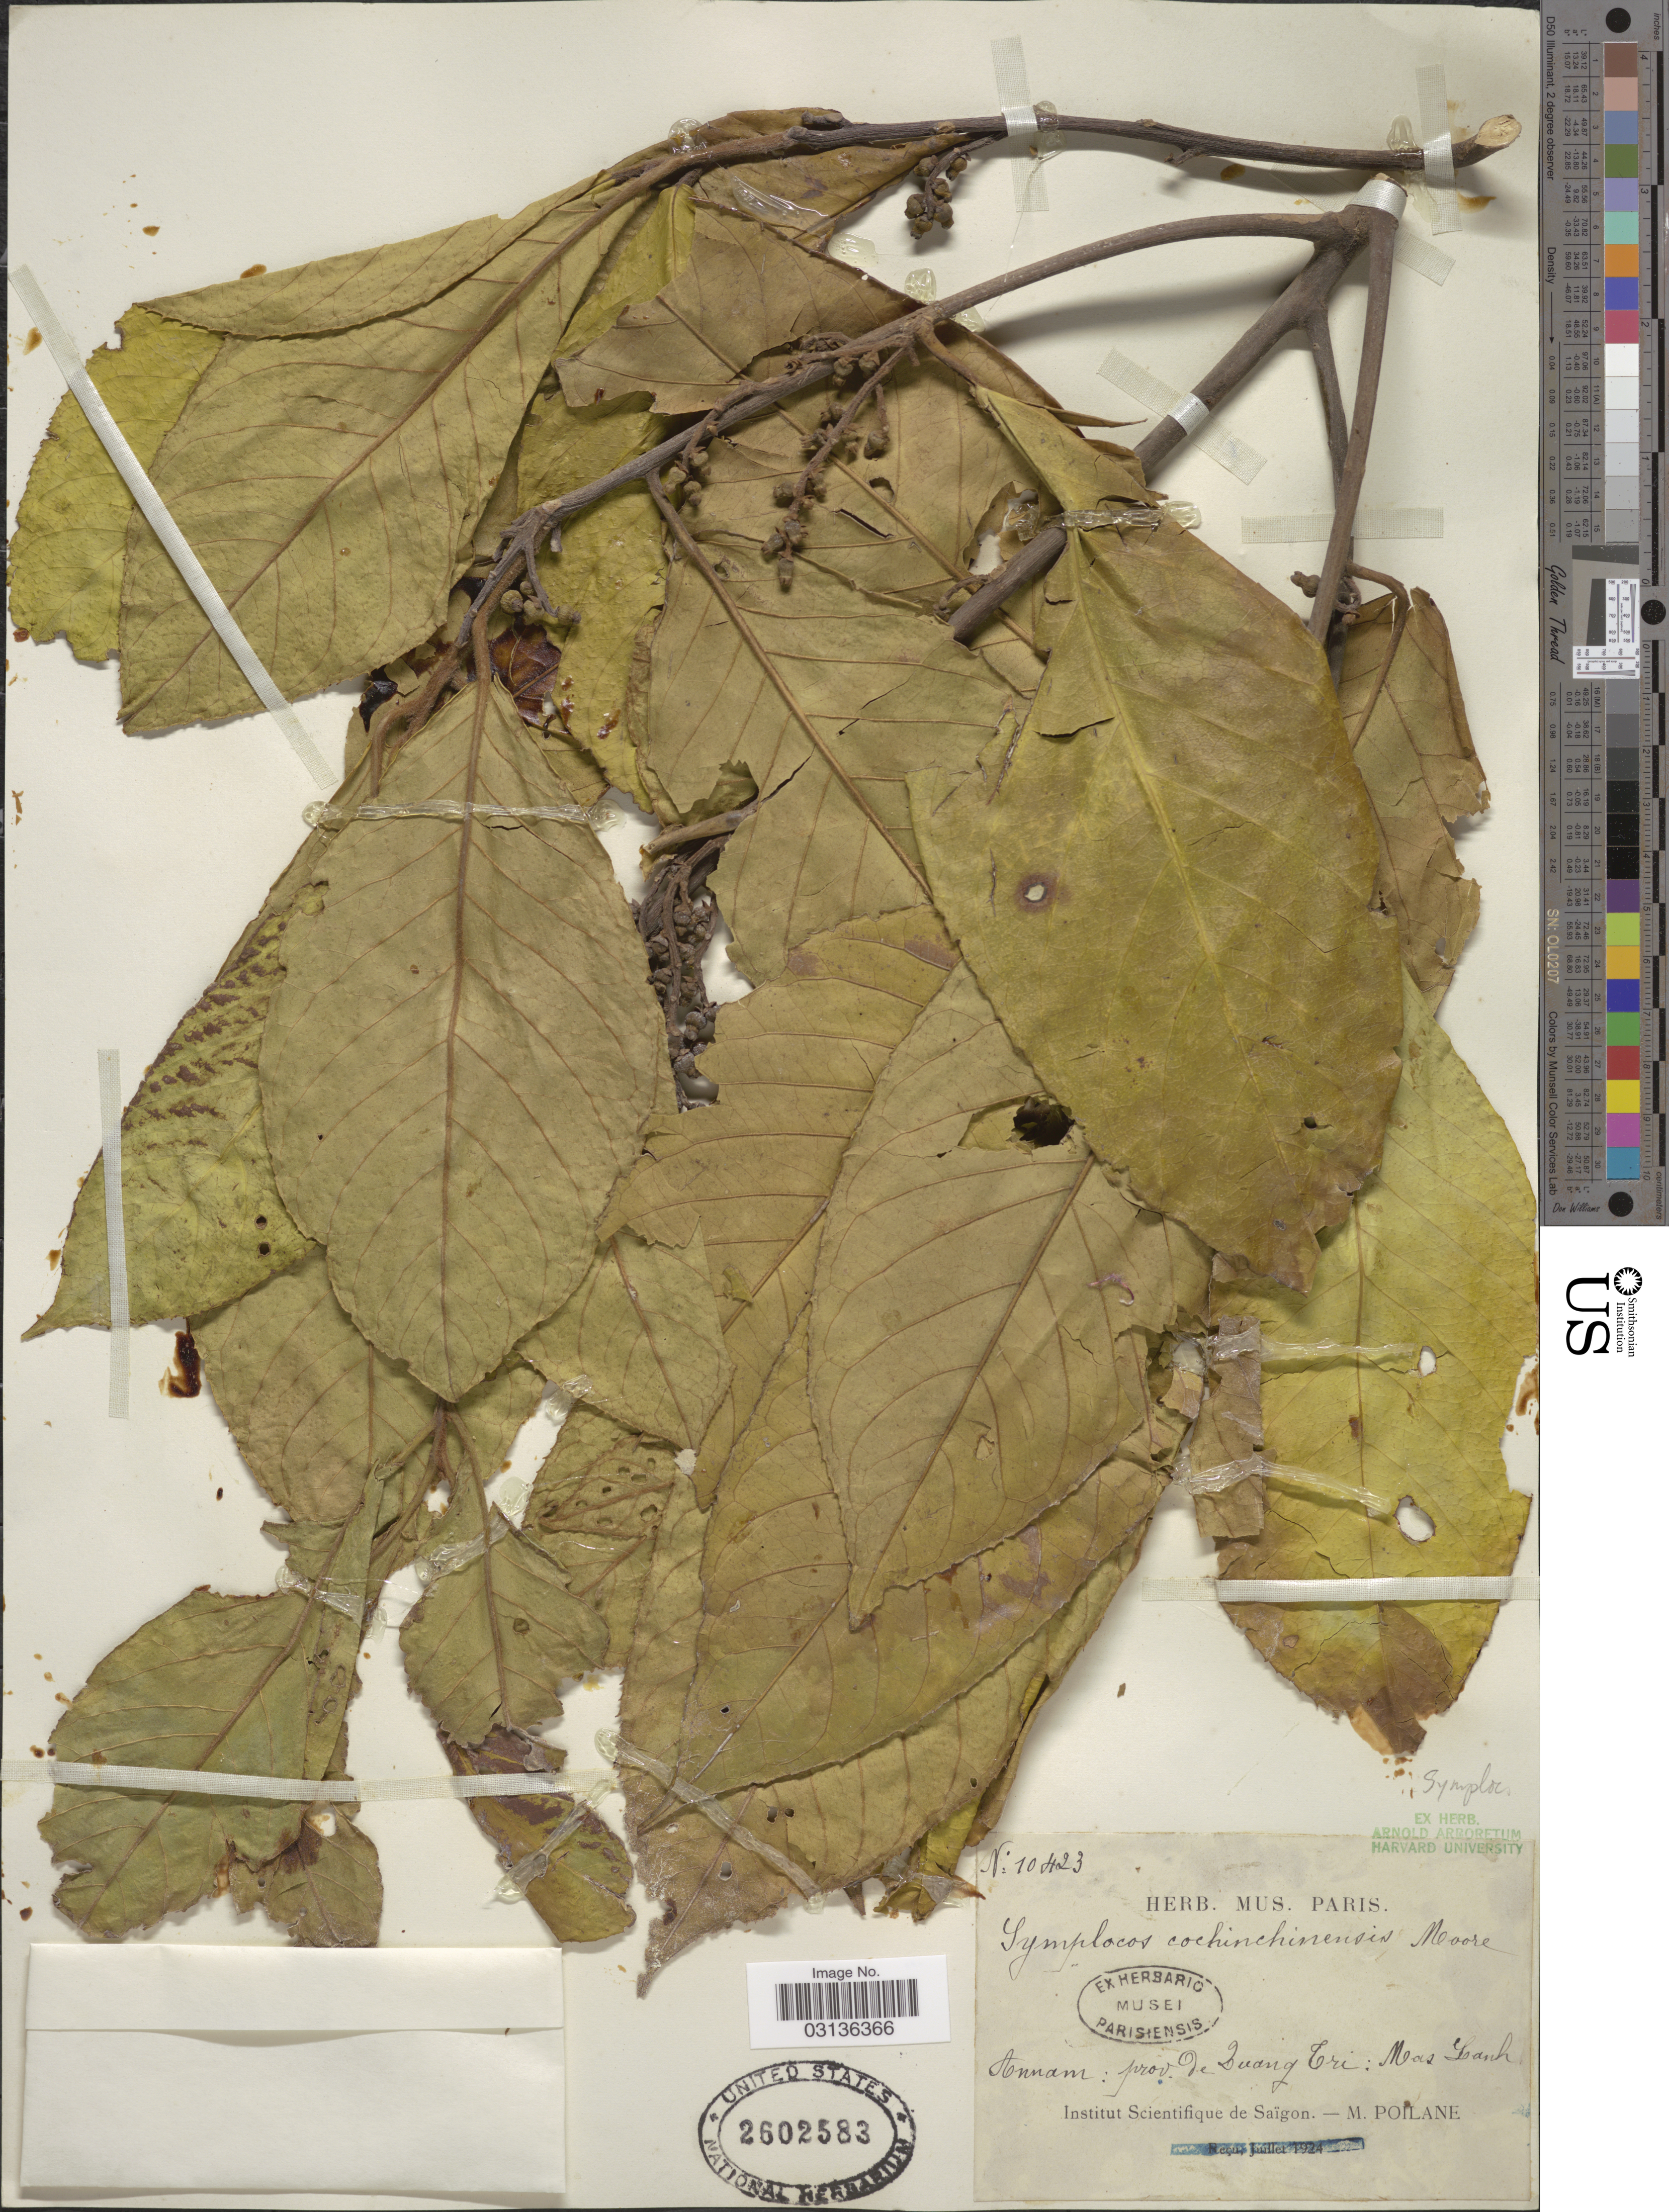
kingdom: Plantae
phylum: Tracheophyta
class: Magnoliopsida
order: Ericales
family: Symplocaceae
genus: Symplocos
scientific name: Symplocos cochinchinensis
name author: (Lour.) S. Moore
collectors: M. Poilane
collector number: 10423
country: Vietnam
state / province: Quang Tri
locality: Annam: prov. de Quang Tri: Mas [interpreted] Lanh [interpreted].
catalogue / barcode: US 2602583